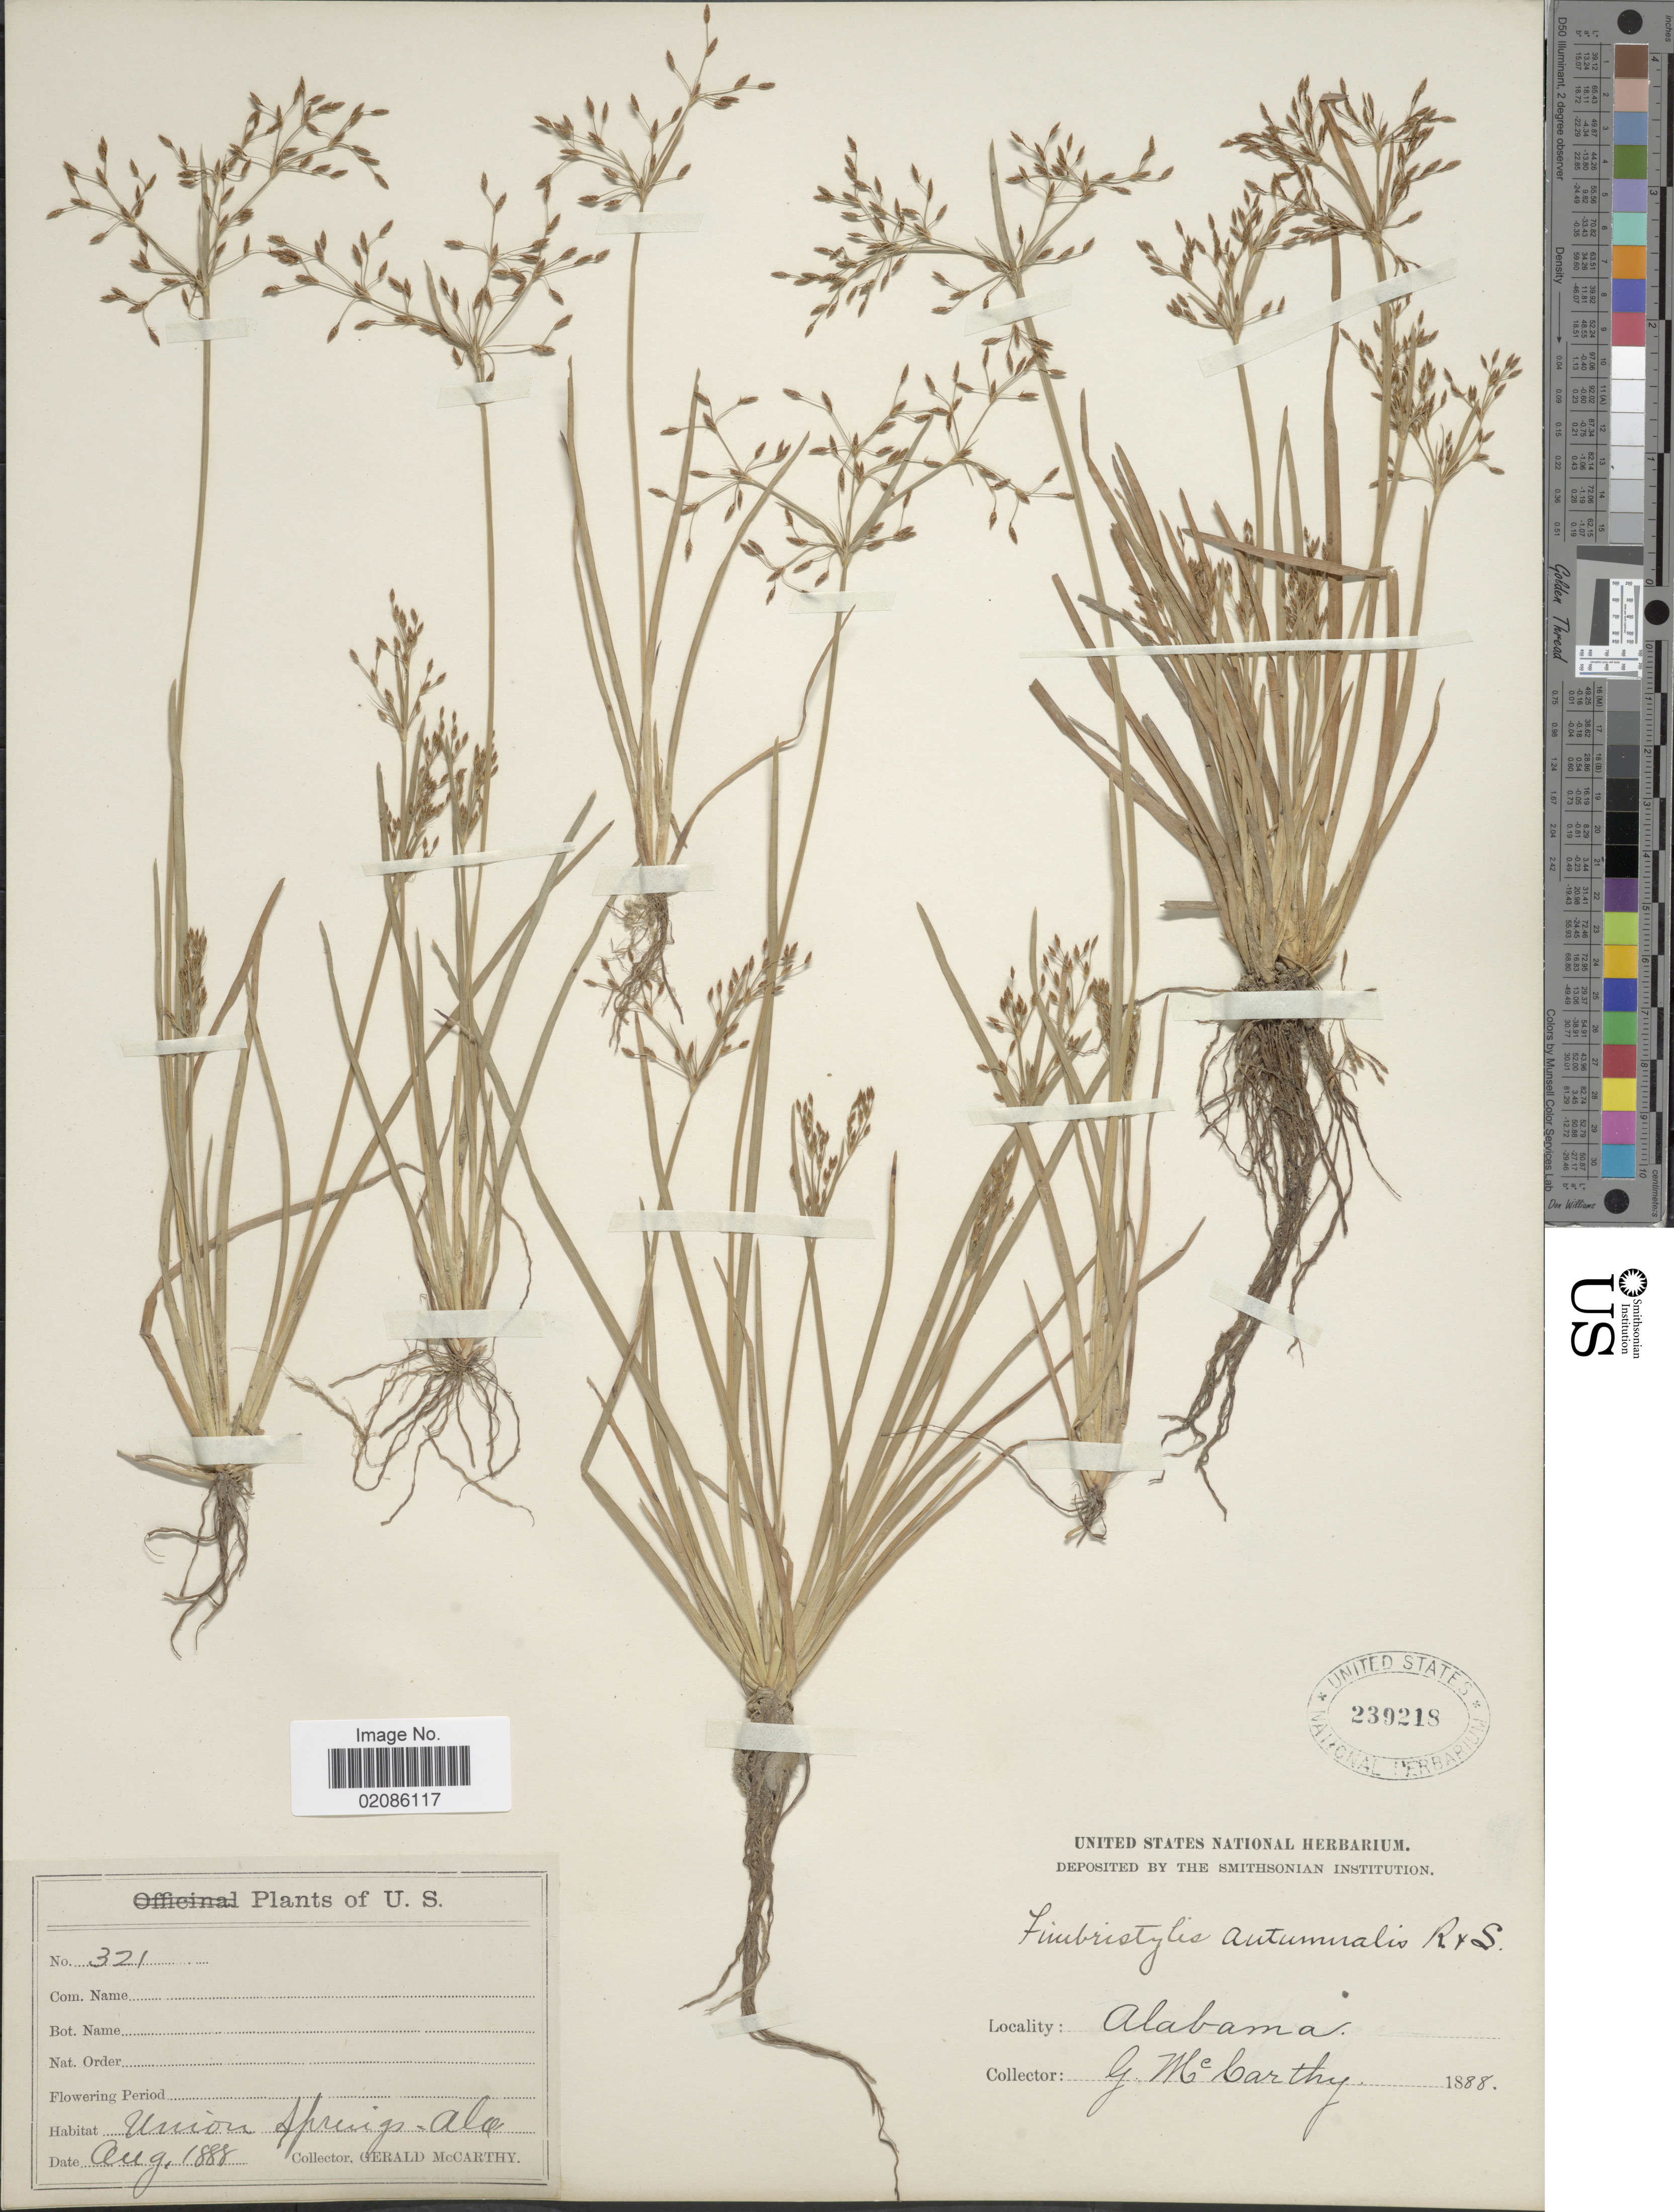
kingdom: Plantae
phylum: Tracheophyta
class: Liliopsida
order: Poales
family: Cyperaceae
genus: Fimbristylis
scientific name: Fimbristylis autumnalis (L.) Roem. & Schult.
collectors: G. McCarthy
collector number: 321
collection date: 1888-08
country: United States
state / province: Alabama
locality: Union Springs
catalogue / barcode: US 239218